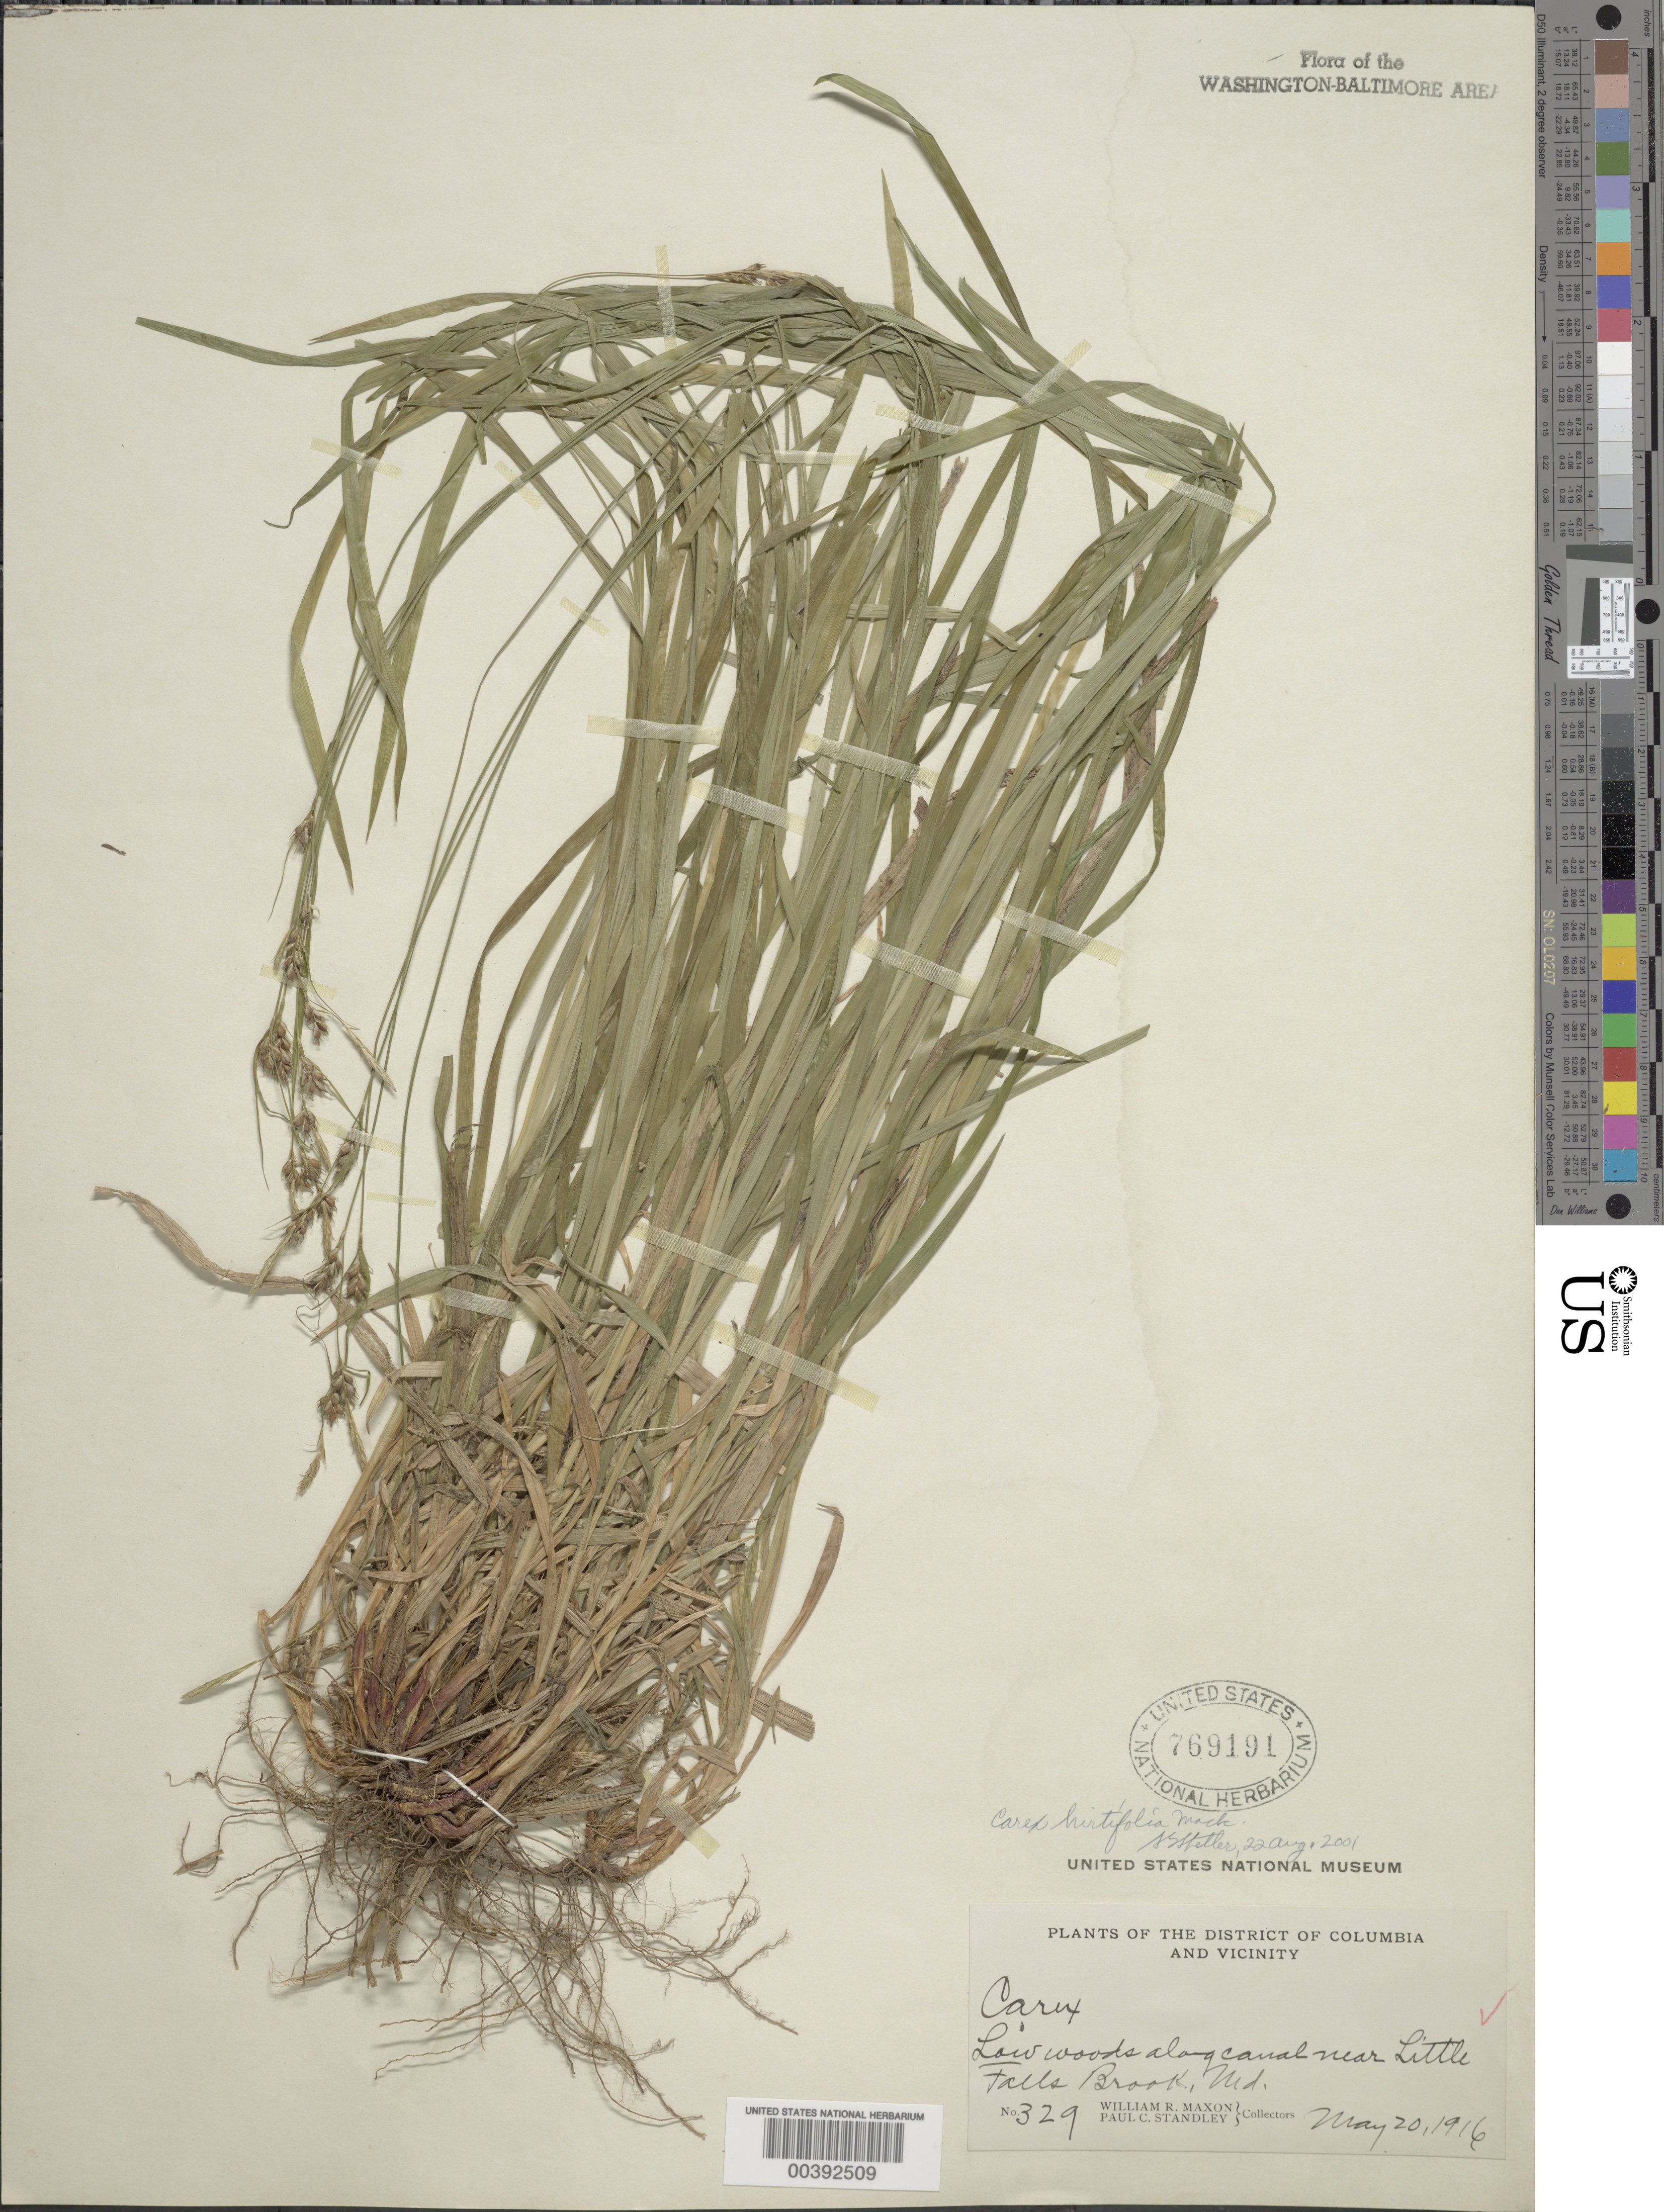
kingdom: Plantae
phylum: Tracheophyta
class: Liliopsida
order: Poales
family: Cyperaceae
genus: Carex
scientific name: Carex hirtifolia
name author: Mack.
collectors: W. R. Maxon & P. C. Standley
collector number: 329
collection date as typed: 20 May 1916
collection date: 1916-05-20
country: United States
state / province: Maryland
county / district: Montgomery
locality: C. & O. Canal near Little Falls Brook C. & O. Canal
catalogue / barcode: US 769191